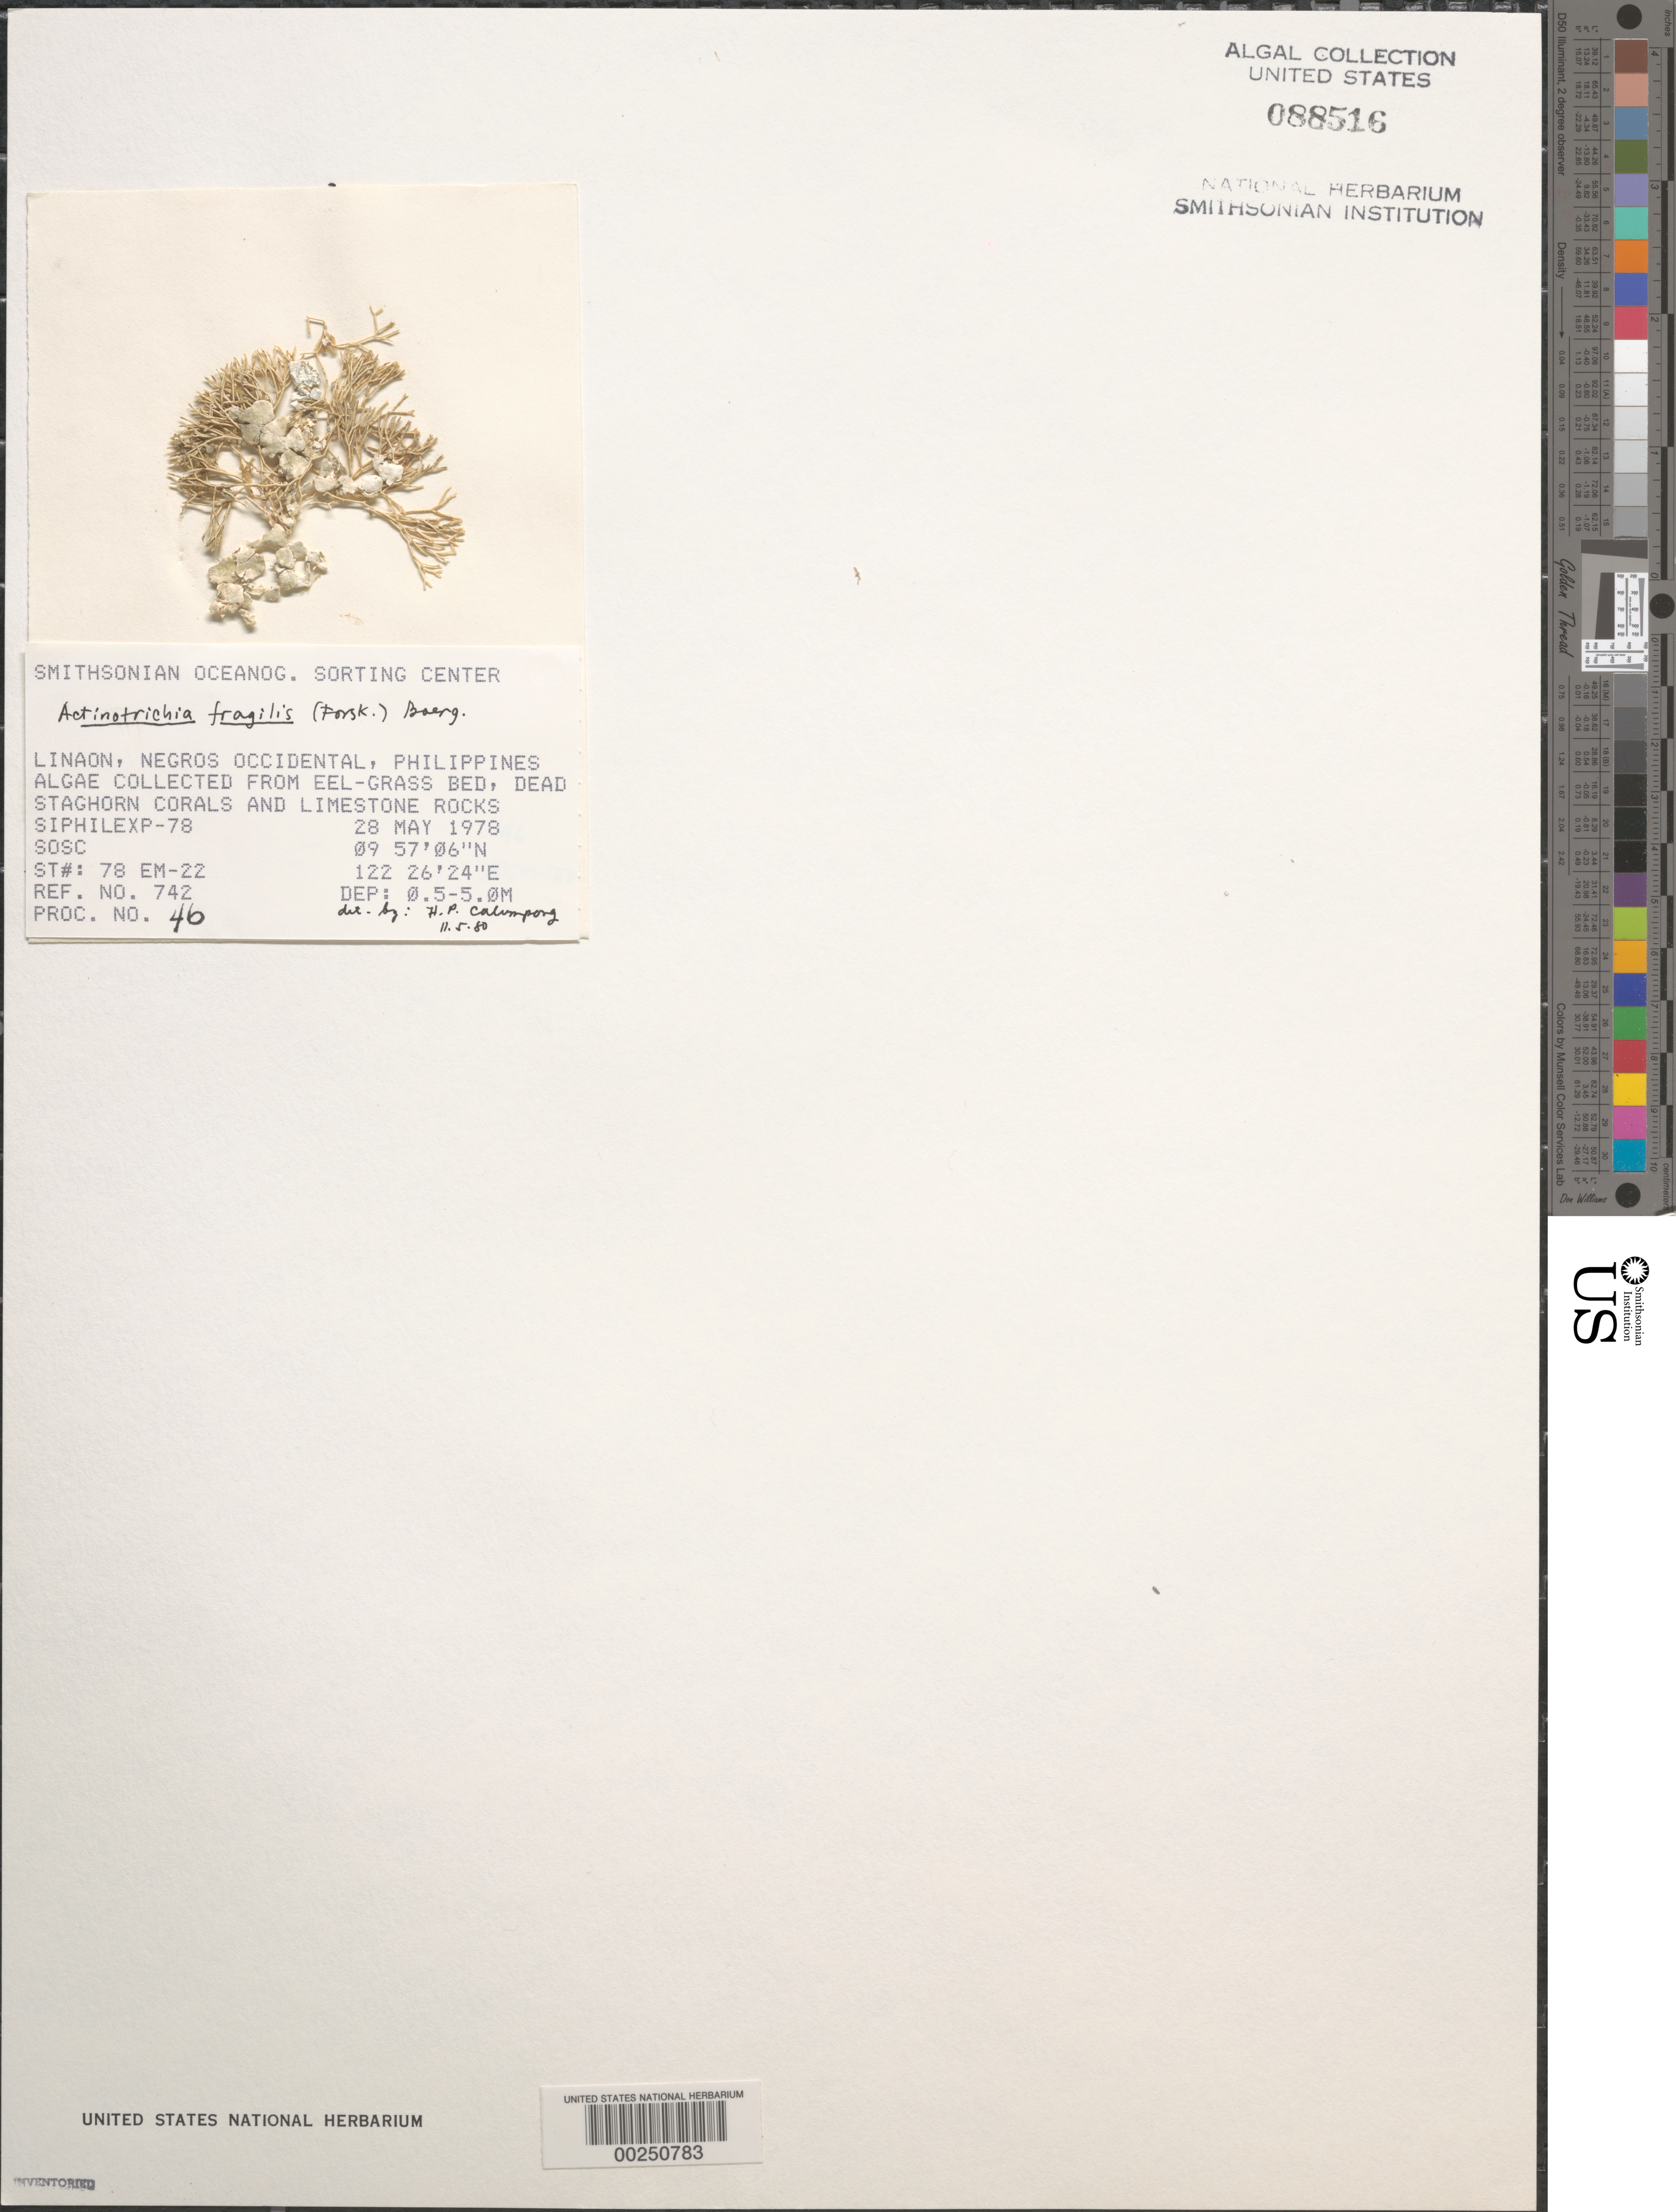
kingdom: Plantae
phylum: Rhodophyta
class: Florideophyceae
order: Nemaliales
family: Galaxauraceae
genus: Actinotrichia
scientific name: Actinotrichia fragilis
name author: (Forssk.) Børgesen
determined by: Calumpong, H. P.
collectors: SOSC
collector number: Station 78 Em-22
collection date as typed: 28 May 1978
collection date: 1978-05-28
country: Philippines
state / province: Western Visayas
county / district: Negros Occidental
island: Negros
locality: Linaon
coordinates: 09 57' 06" N, 122 26' 24" E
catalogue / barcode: US 88516